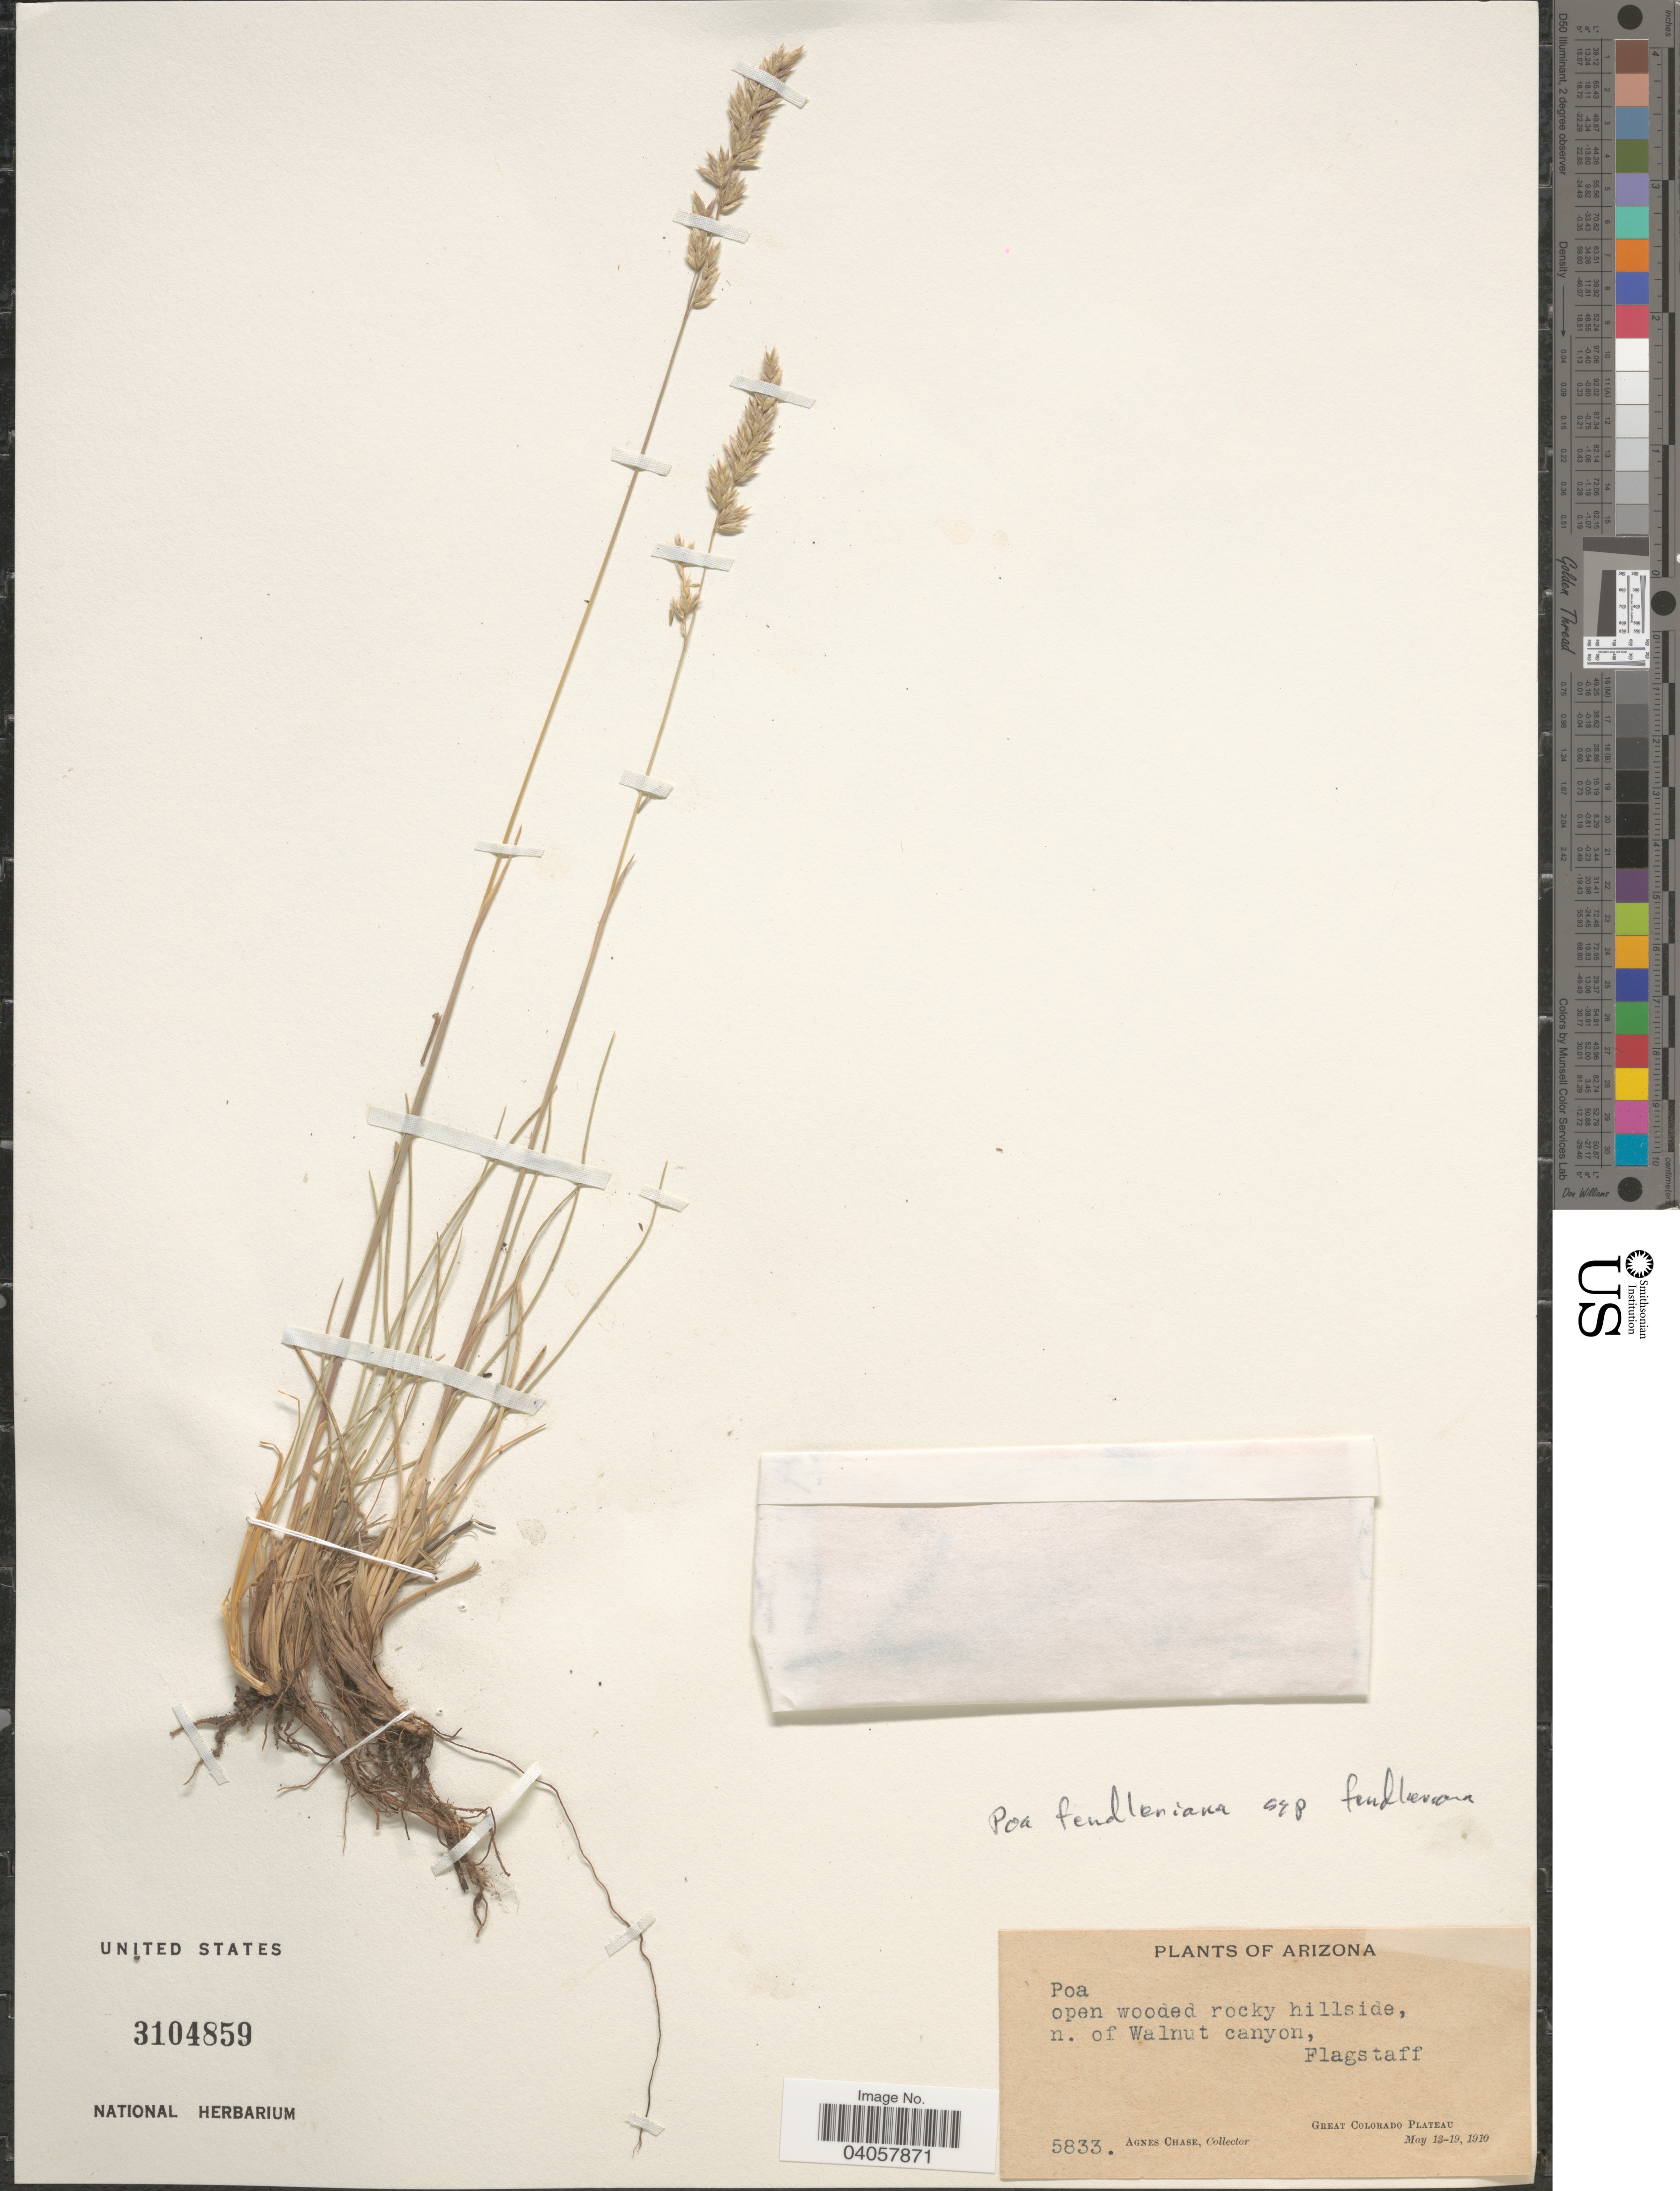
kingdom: Plantae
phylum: Tracheophyta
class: Liliopsida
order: Poales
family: Poaceae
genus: Poa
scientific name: Poa fendleriana subsp. fendleriana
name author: (Steud.) Vasey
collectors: A. Chase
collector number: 5833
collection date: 1910-05-13/1910-05-19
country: United States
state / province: Arizona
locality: Open wooded rocky hillside, n. of Walnut canyon, Flagstaff. Great Colorado Plateau.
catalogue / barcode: US 3104859